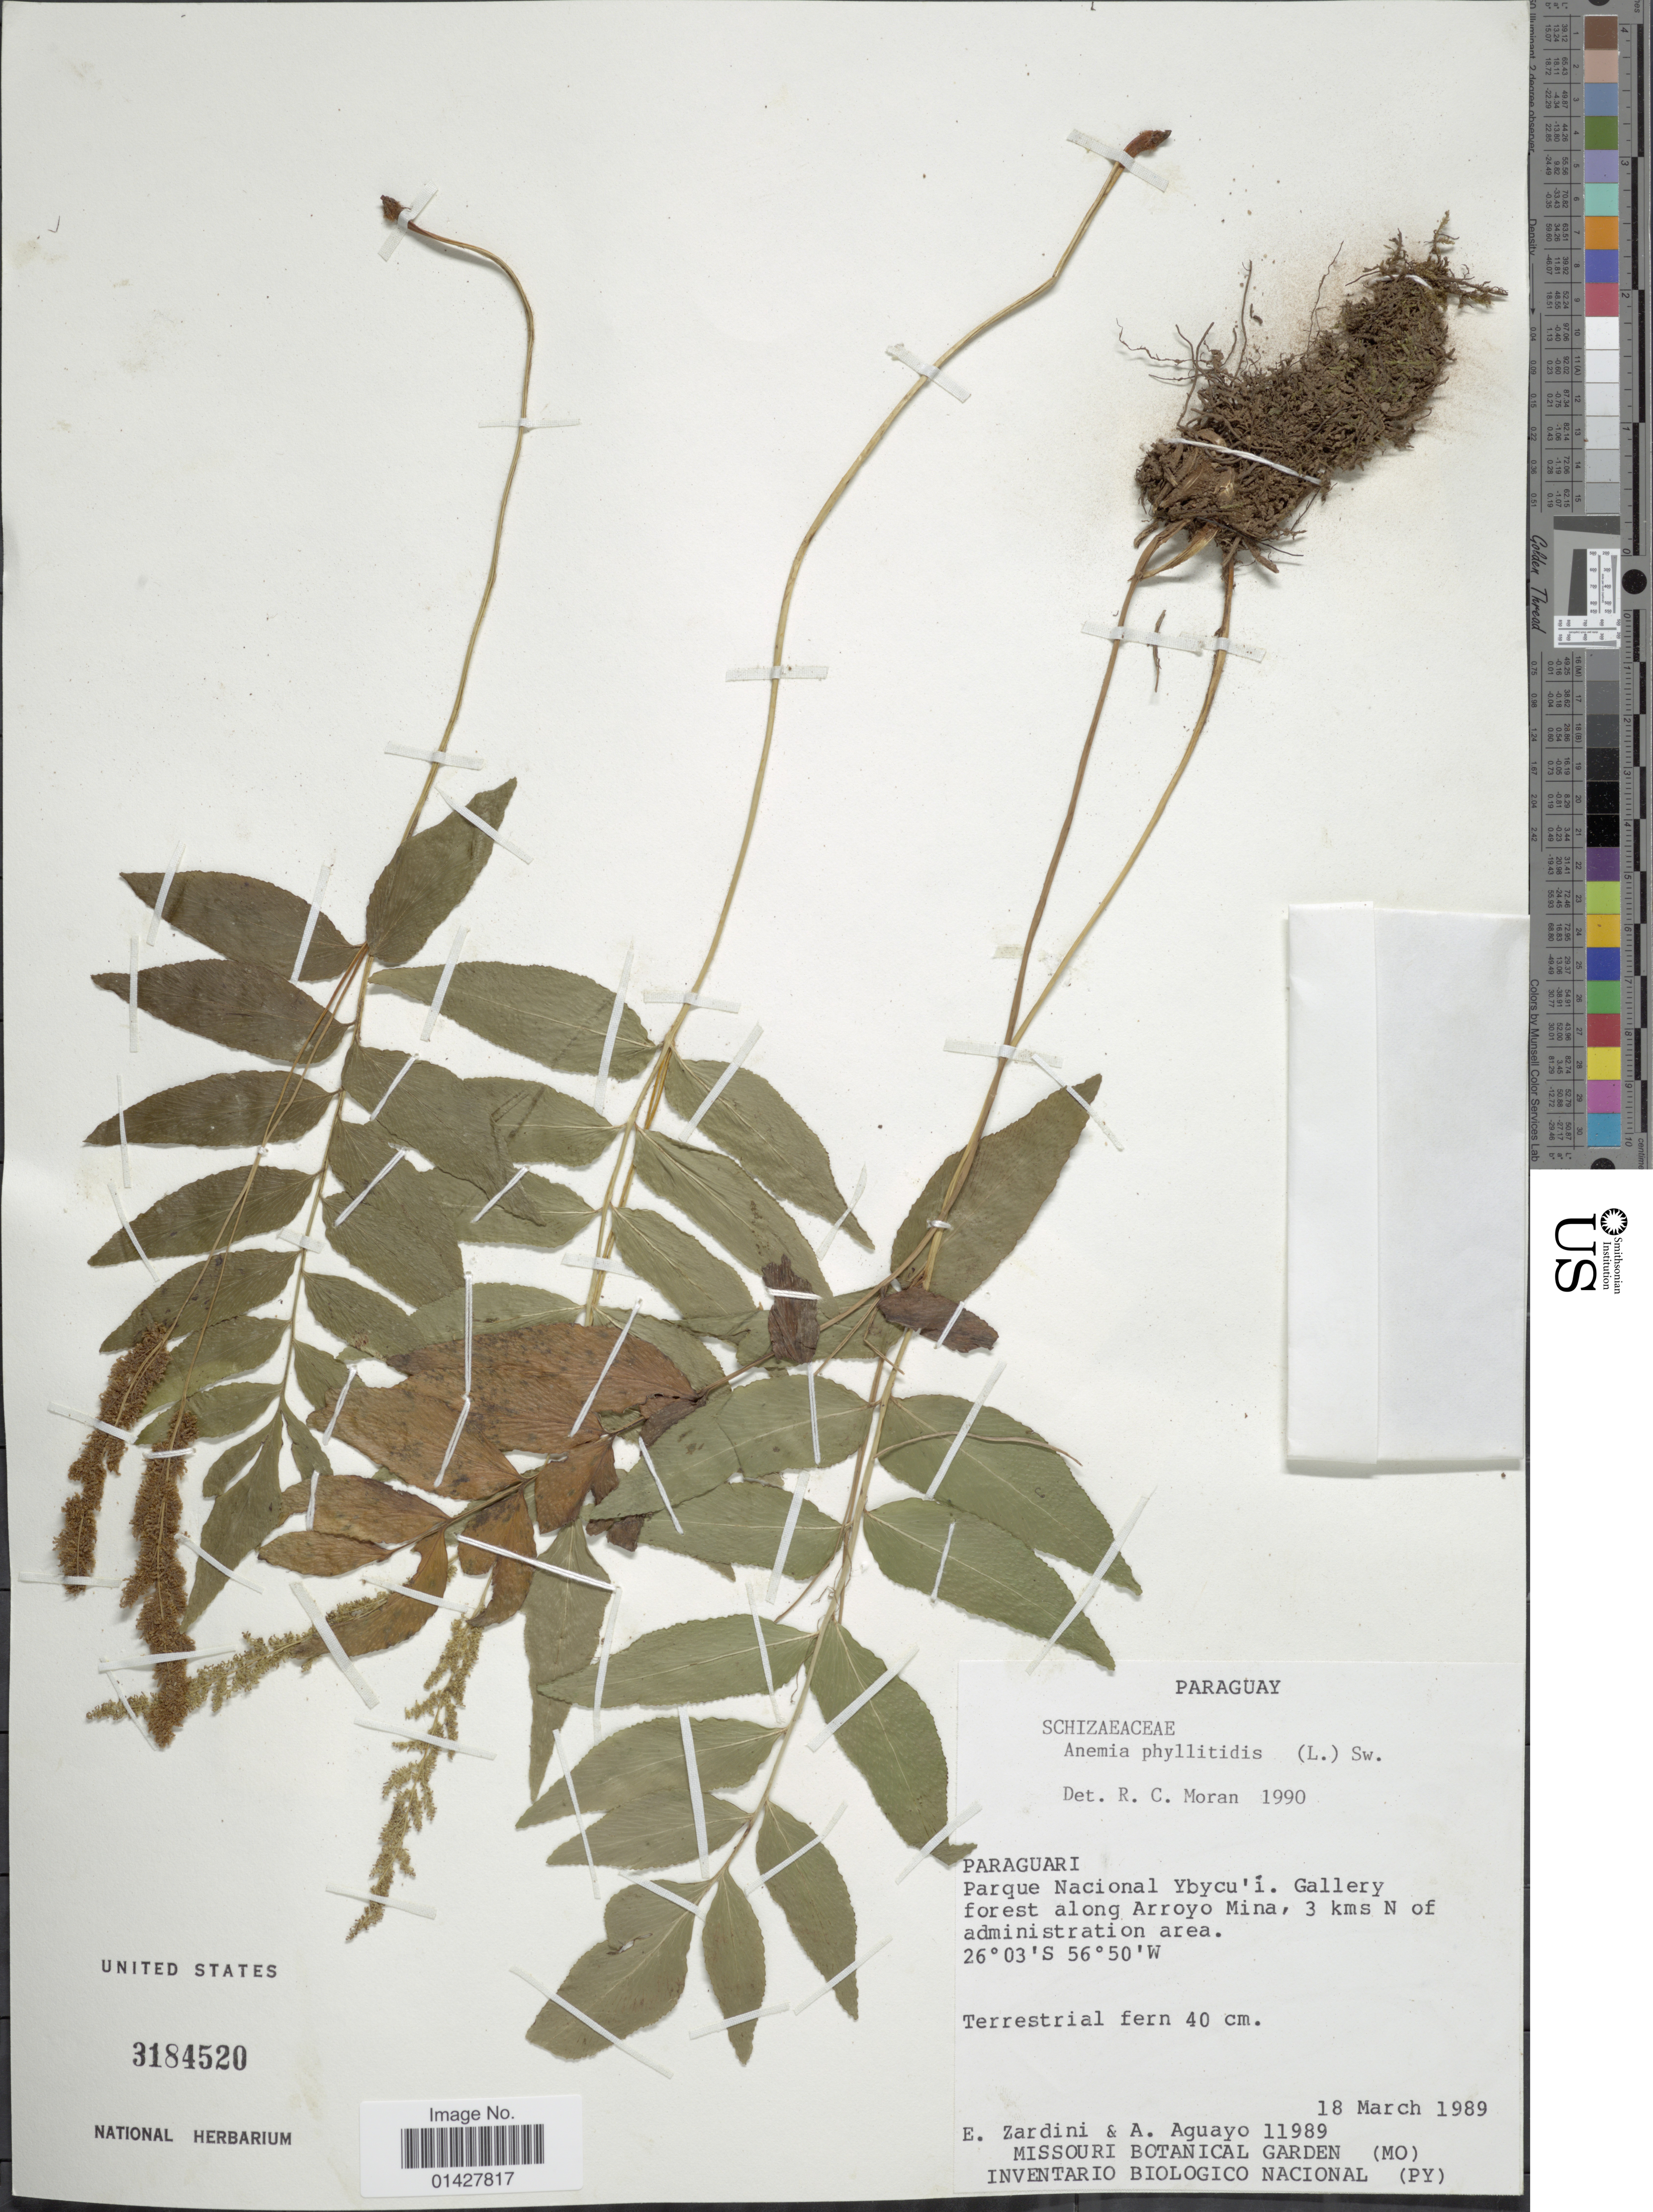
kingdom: Plantae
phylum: Tracheophyta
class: Polypodiopsida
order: Schizaeales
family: Anemiaceae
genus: Anemia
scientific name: Anemia phyllitidis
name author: (L.) Sw.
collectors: E. M. Zardini & A. Aguayo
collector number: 11989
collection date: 1989-03-18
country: Paraguay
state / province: Paraguari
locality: Parque Nacional Ybycu'i. gallery forest along Arroyo Mina, 3 kms N of administration area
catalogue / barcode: US 3184520